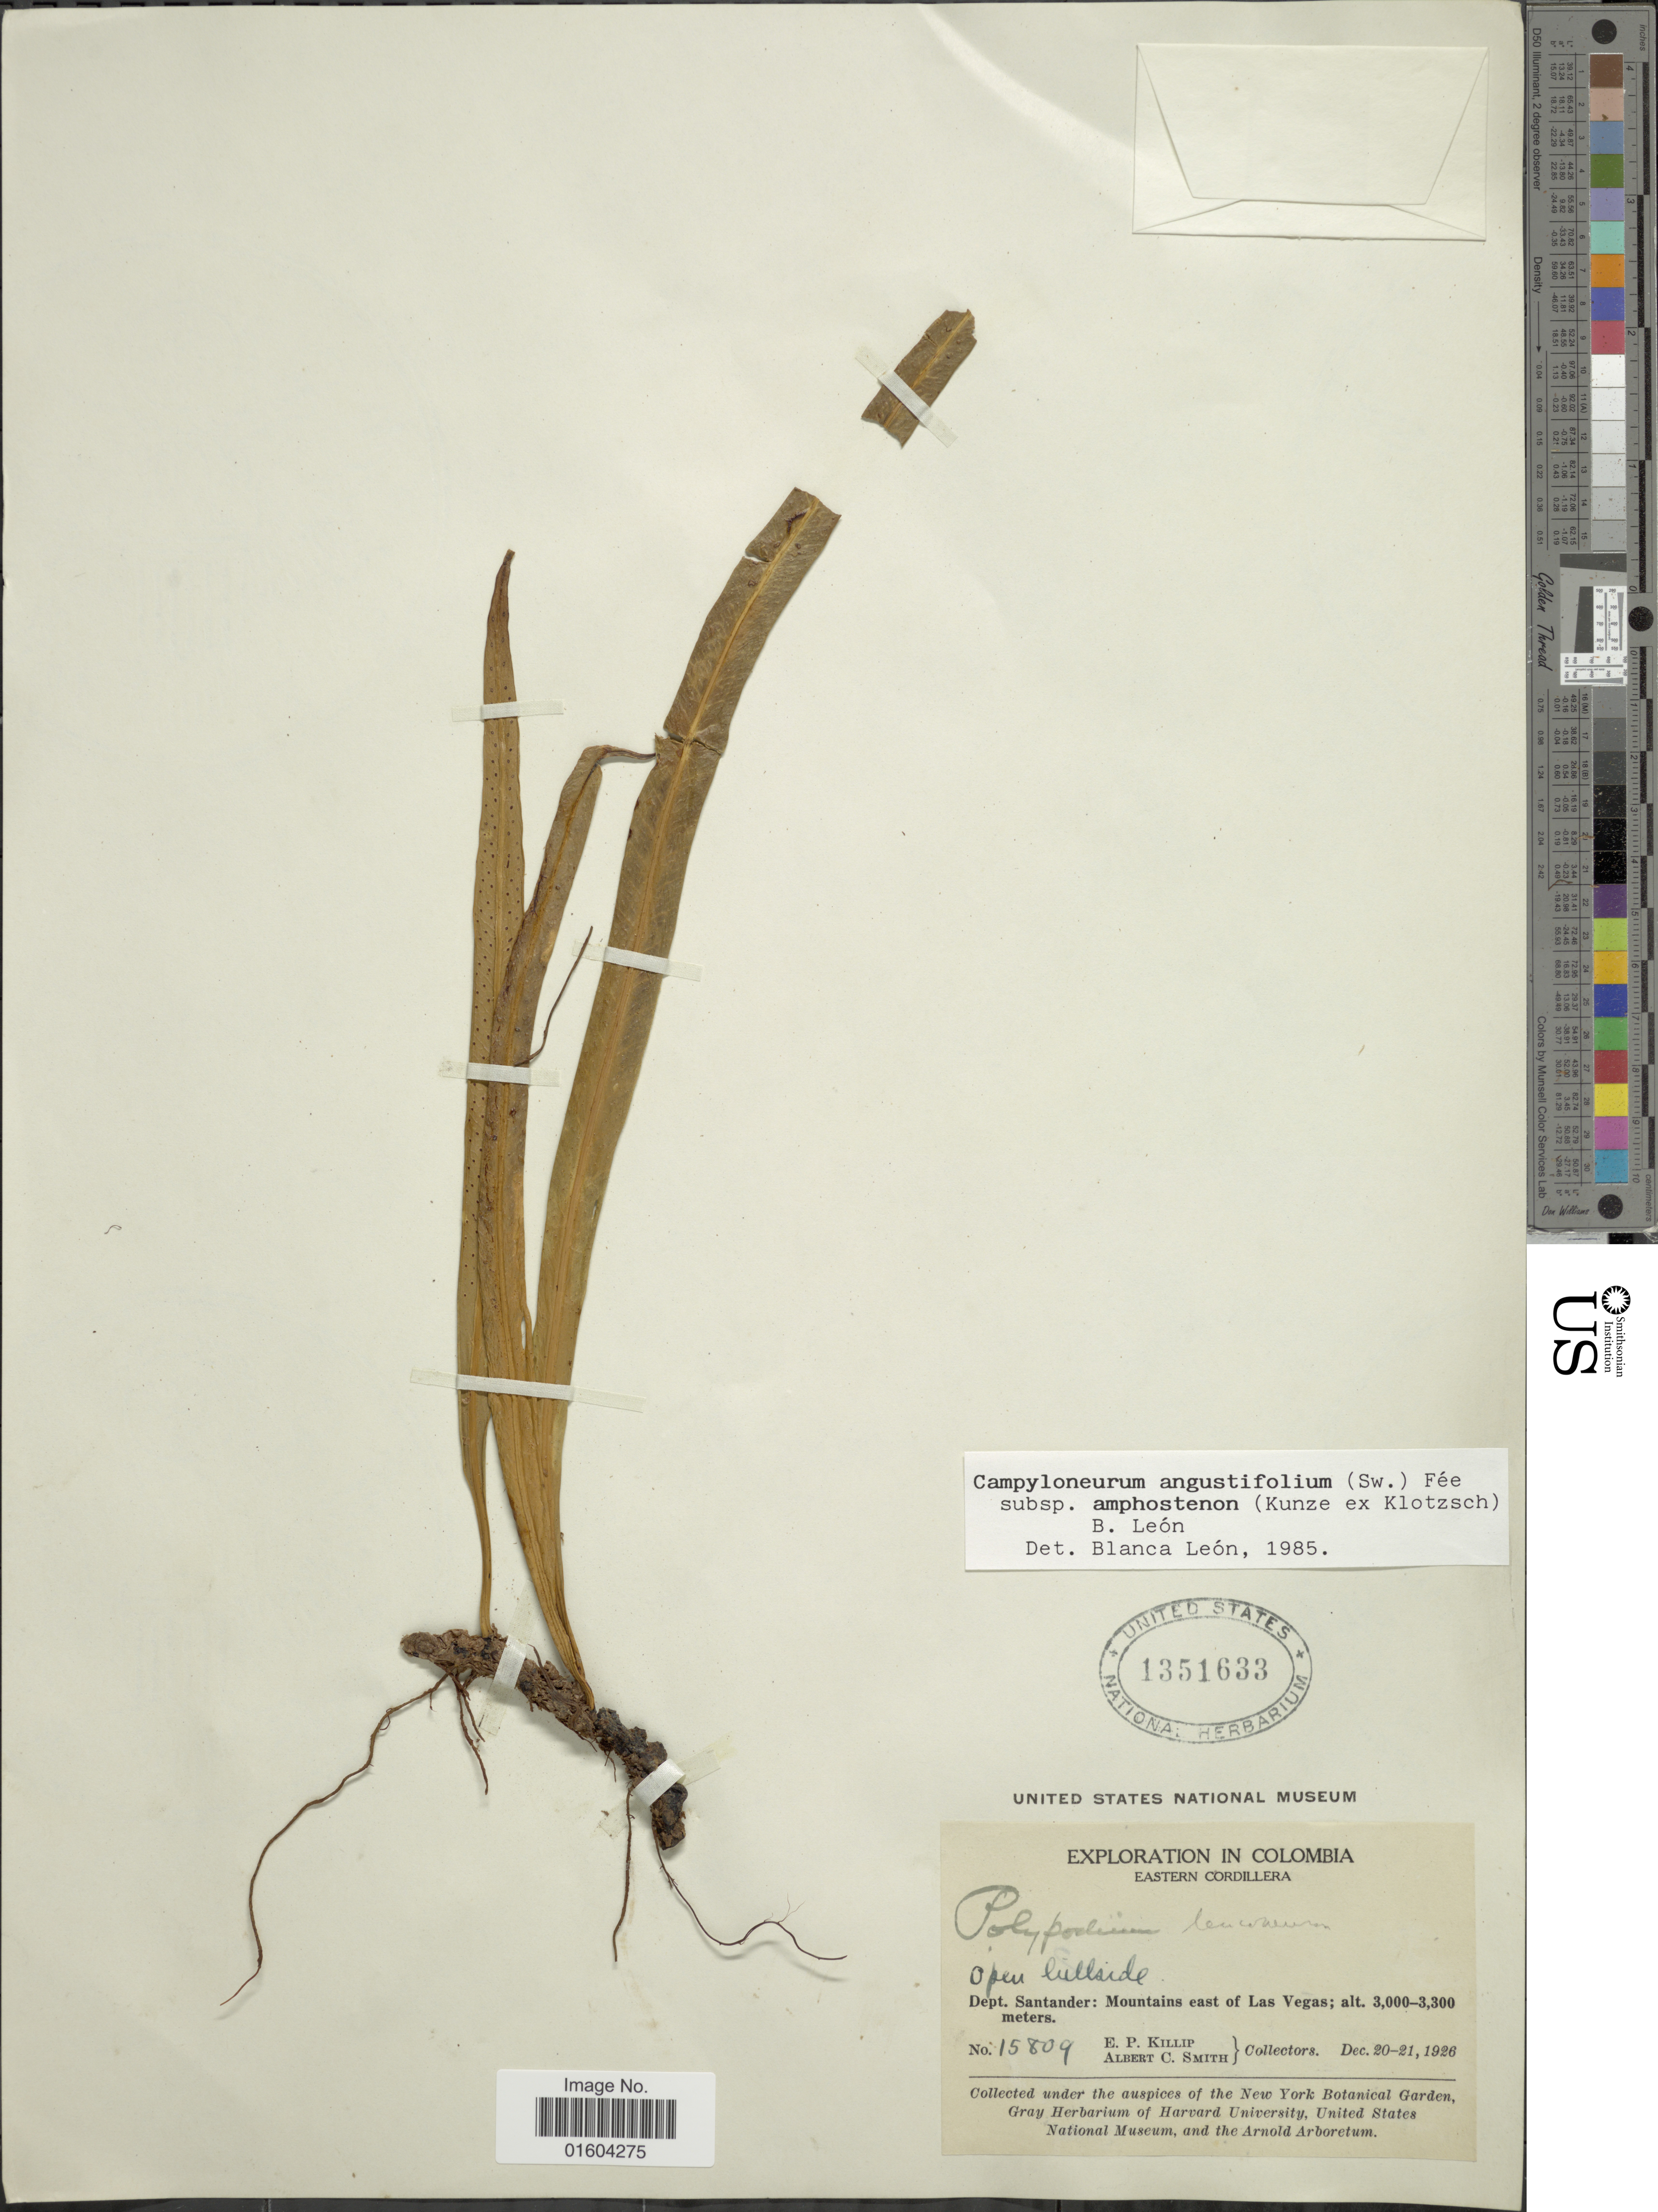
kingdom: Plantae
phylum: Tracheophyta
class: Polypodiopsida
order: Polypodiales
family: Polypodiaceae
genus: Campyloneurum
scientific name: Campyloneurum densifolium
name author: (Hieron.) Lellinger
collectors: E. P. Killip & A. C. Smith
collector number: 15809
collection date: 1926-12-20/1926-12-21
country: Colombia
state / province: Santander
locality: Dept. Santander: Mountains east of Las Vegas.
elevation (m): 3000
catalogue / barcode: US 1351633